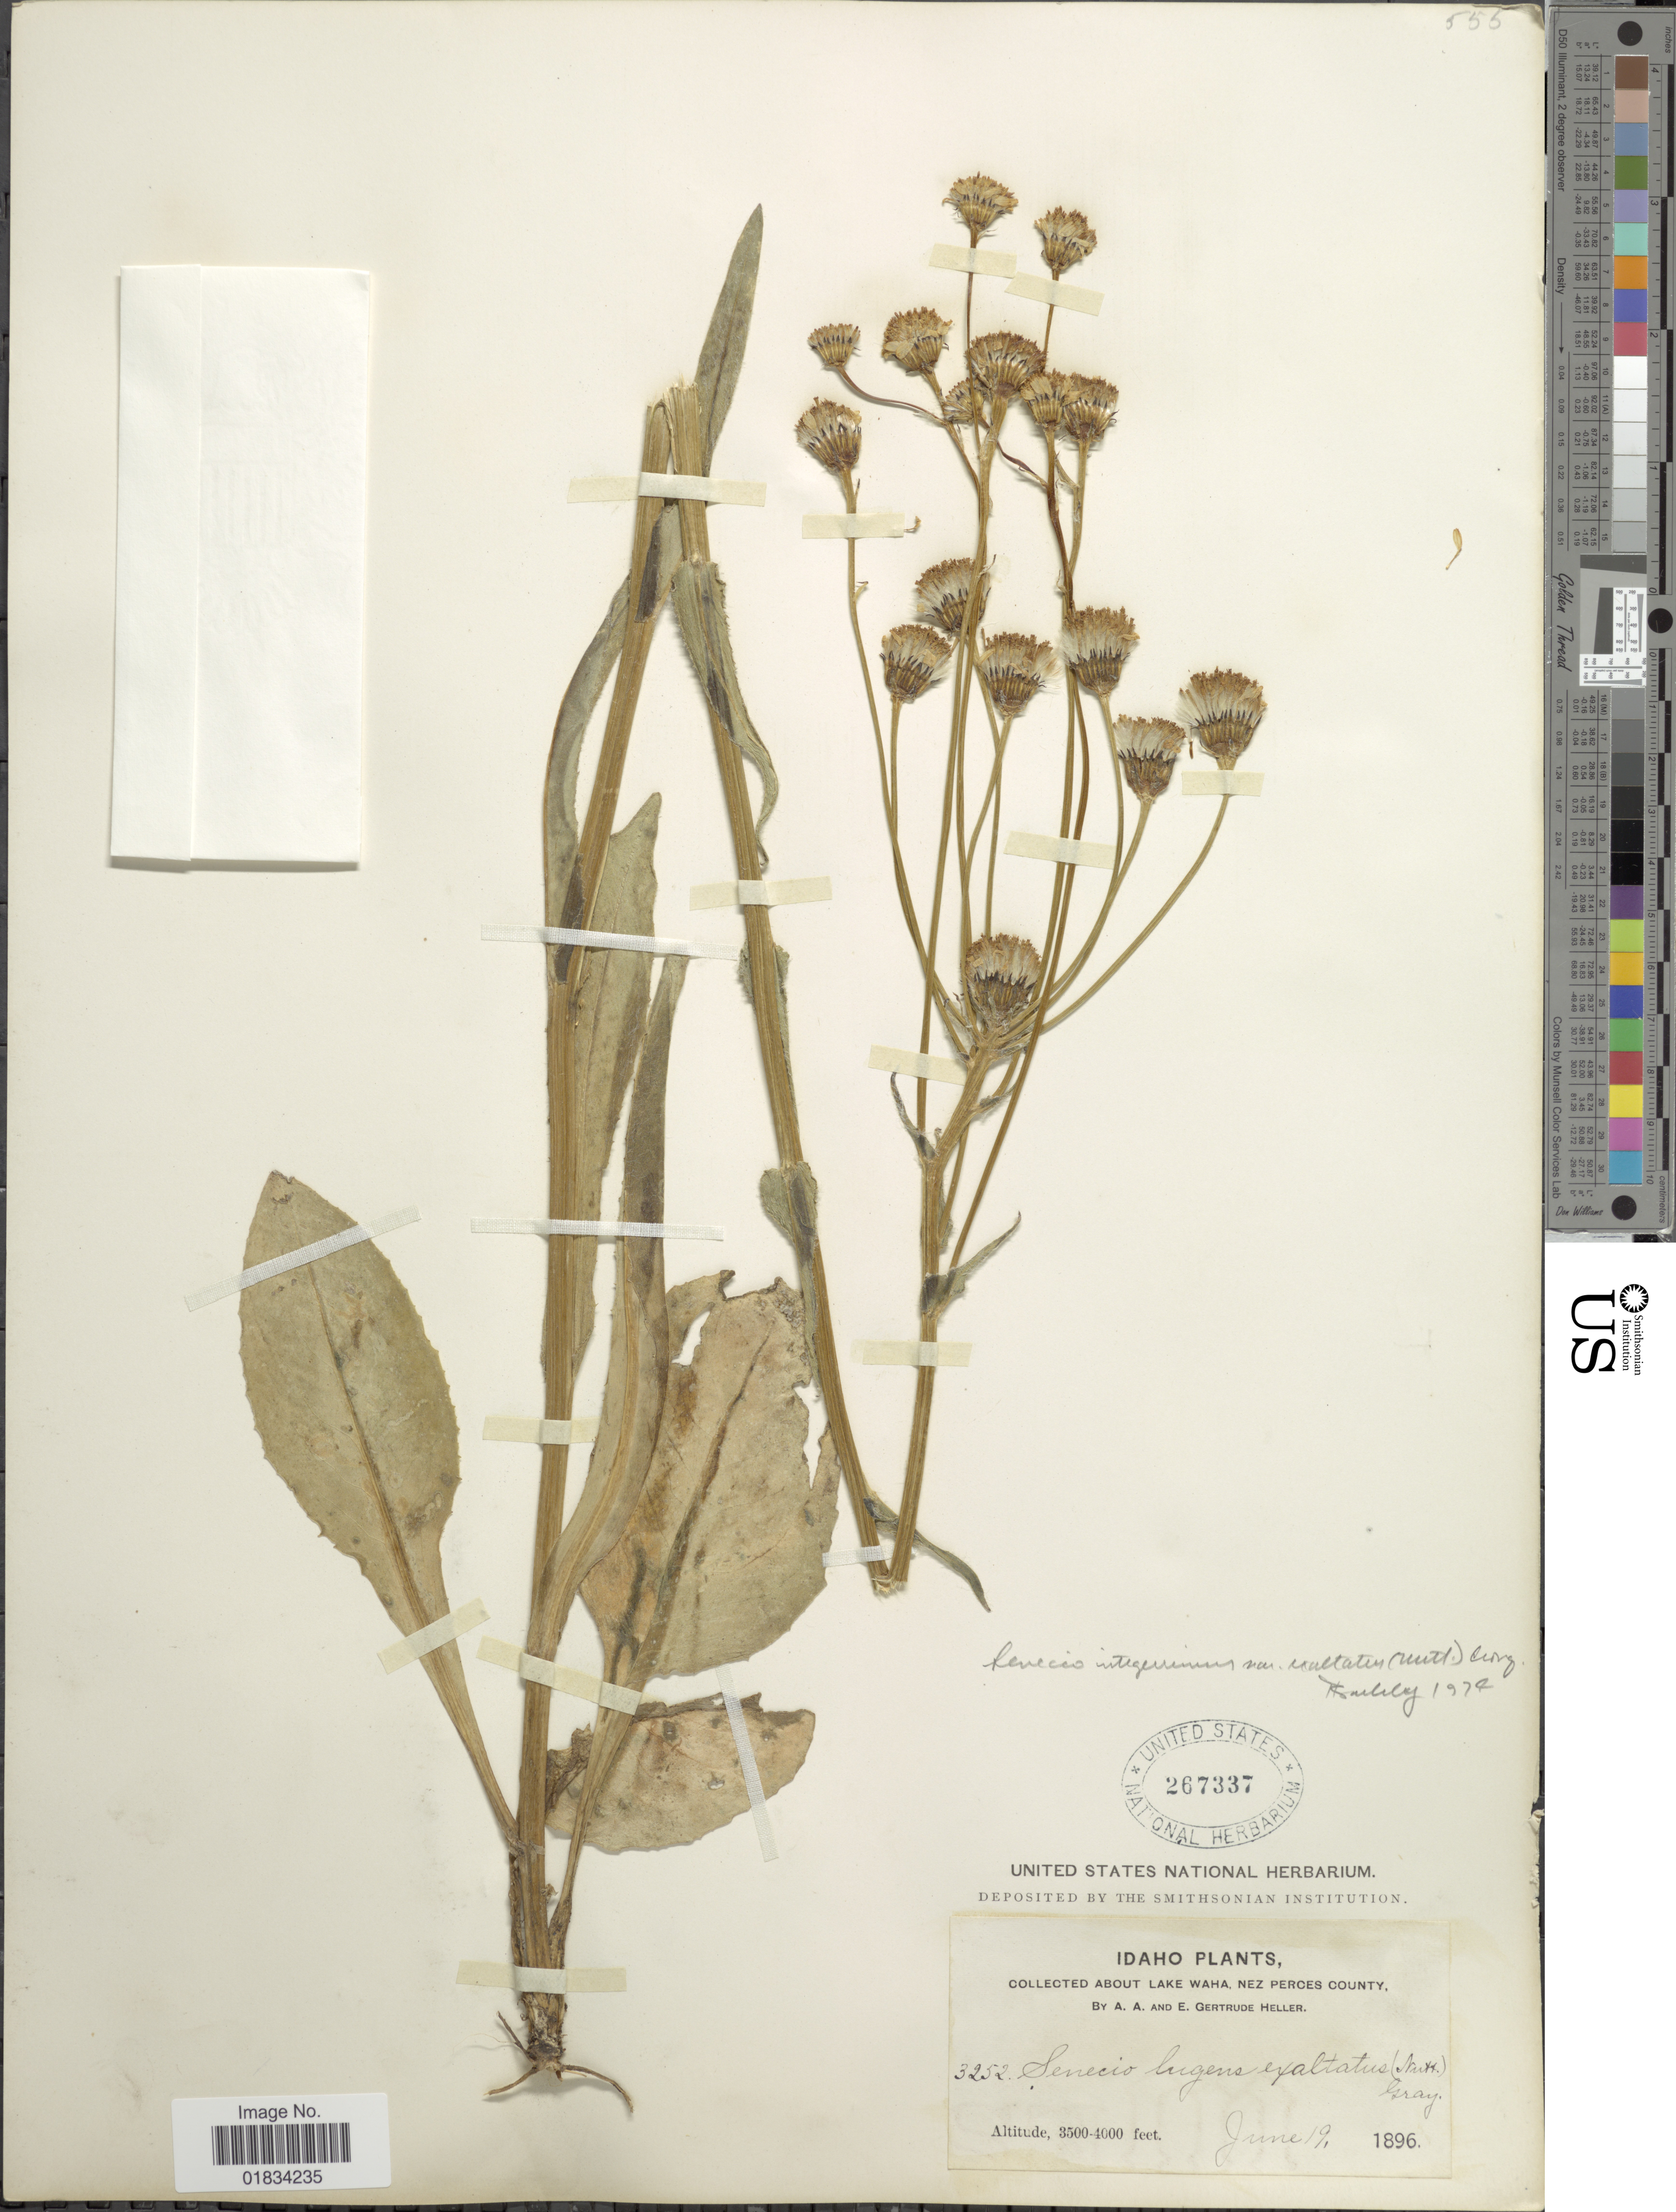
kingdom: Plantae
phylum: Tracheophyta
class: Magnoliopsida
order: Asterales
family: Asteraceae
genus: Senecio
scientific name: Senecio integerrimus var. exaltatus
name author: (Nutt.) Cronq.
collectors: A. A. Heller & E. G. Heller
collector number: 3252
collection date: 1896-06-19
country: United States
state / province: Idaho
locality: Lake Waha, Nez Percs County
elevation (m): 1067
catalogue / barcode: US 267337